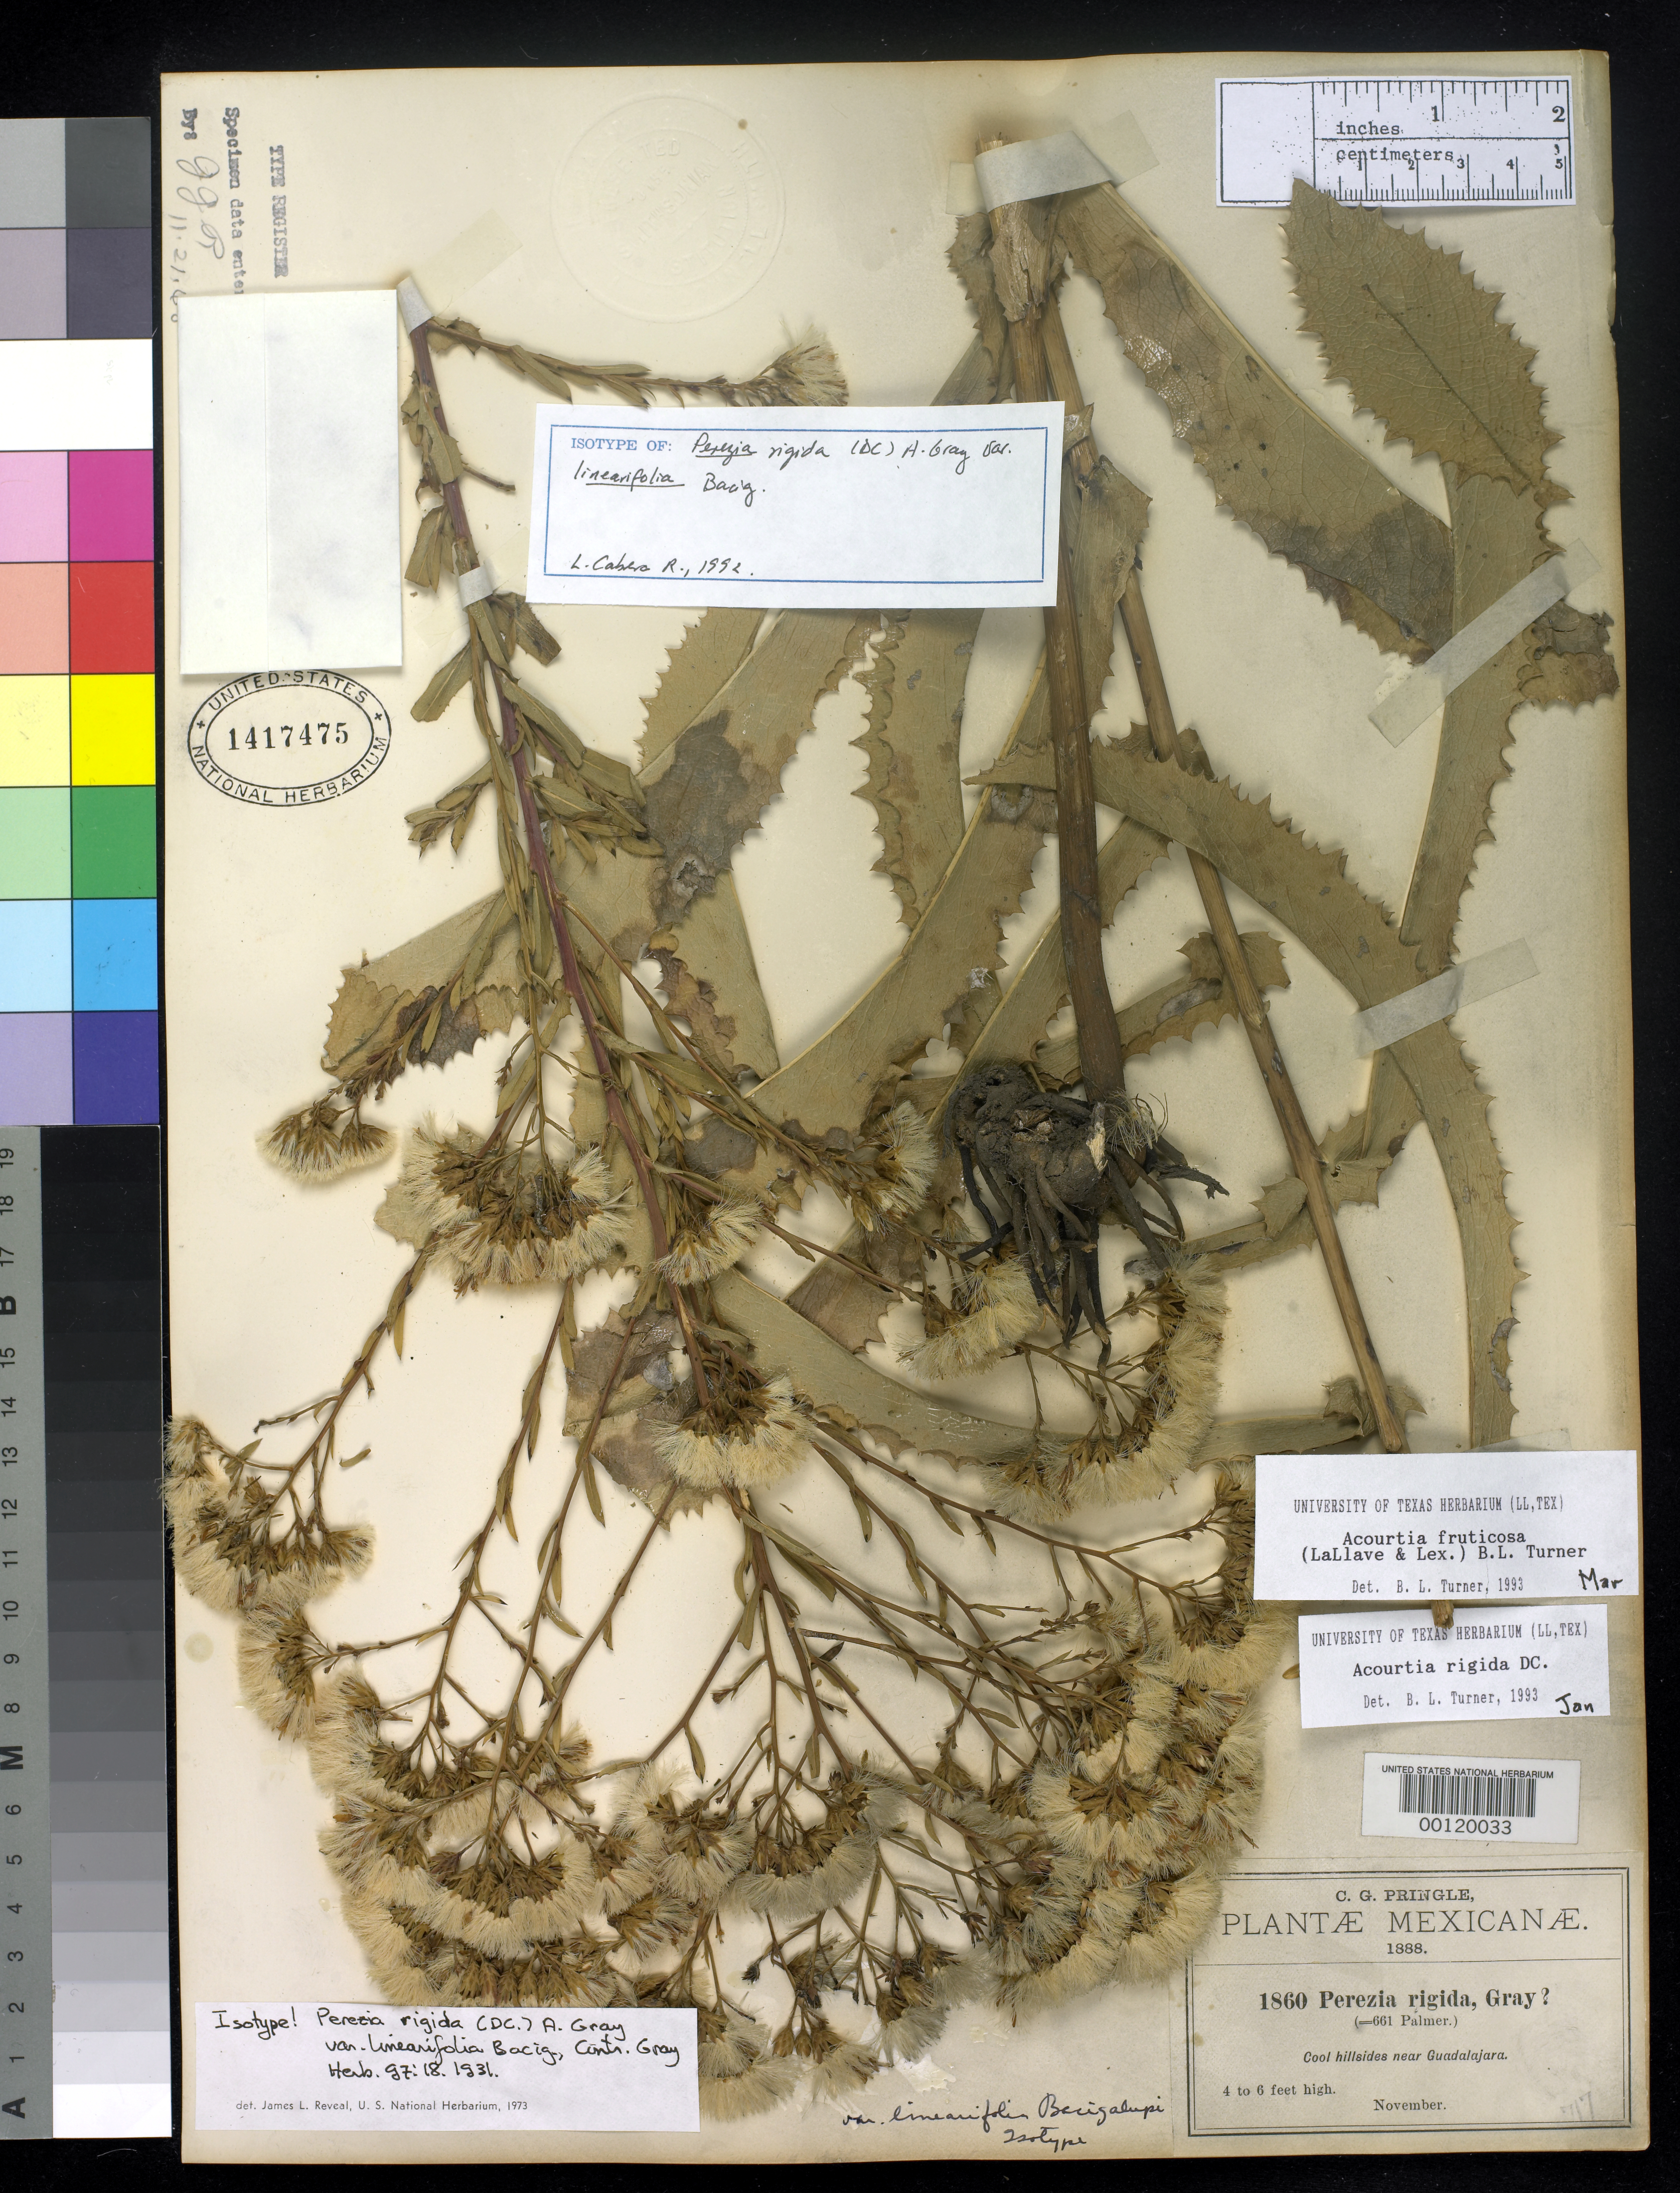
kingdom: Plantae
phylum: Tracheophyta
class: Magnoliopsida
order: Asterales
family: Asteraceae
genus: Perezia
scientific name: Perezia rigida var. linearifolia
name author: Bacig.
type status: Isotype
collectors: C. G. Pringle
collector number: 1860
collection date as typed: Nov 1888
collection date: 1888-11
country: Mexico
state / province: Jalisco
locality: Guadalajara.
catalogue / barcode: US 1417475